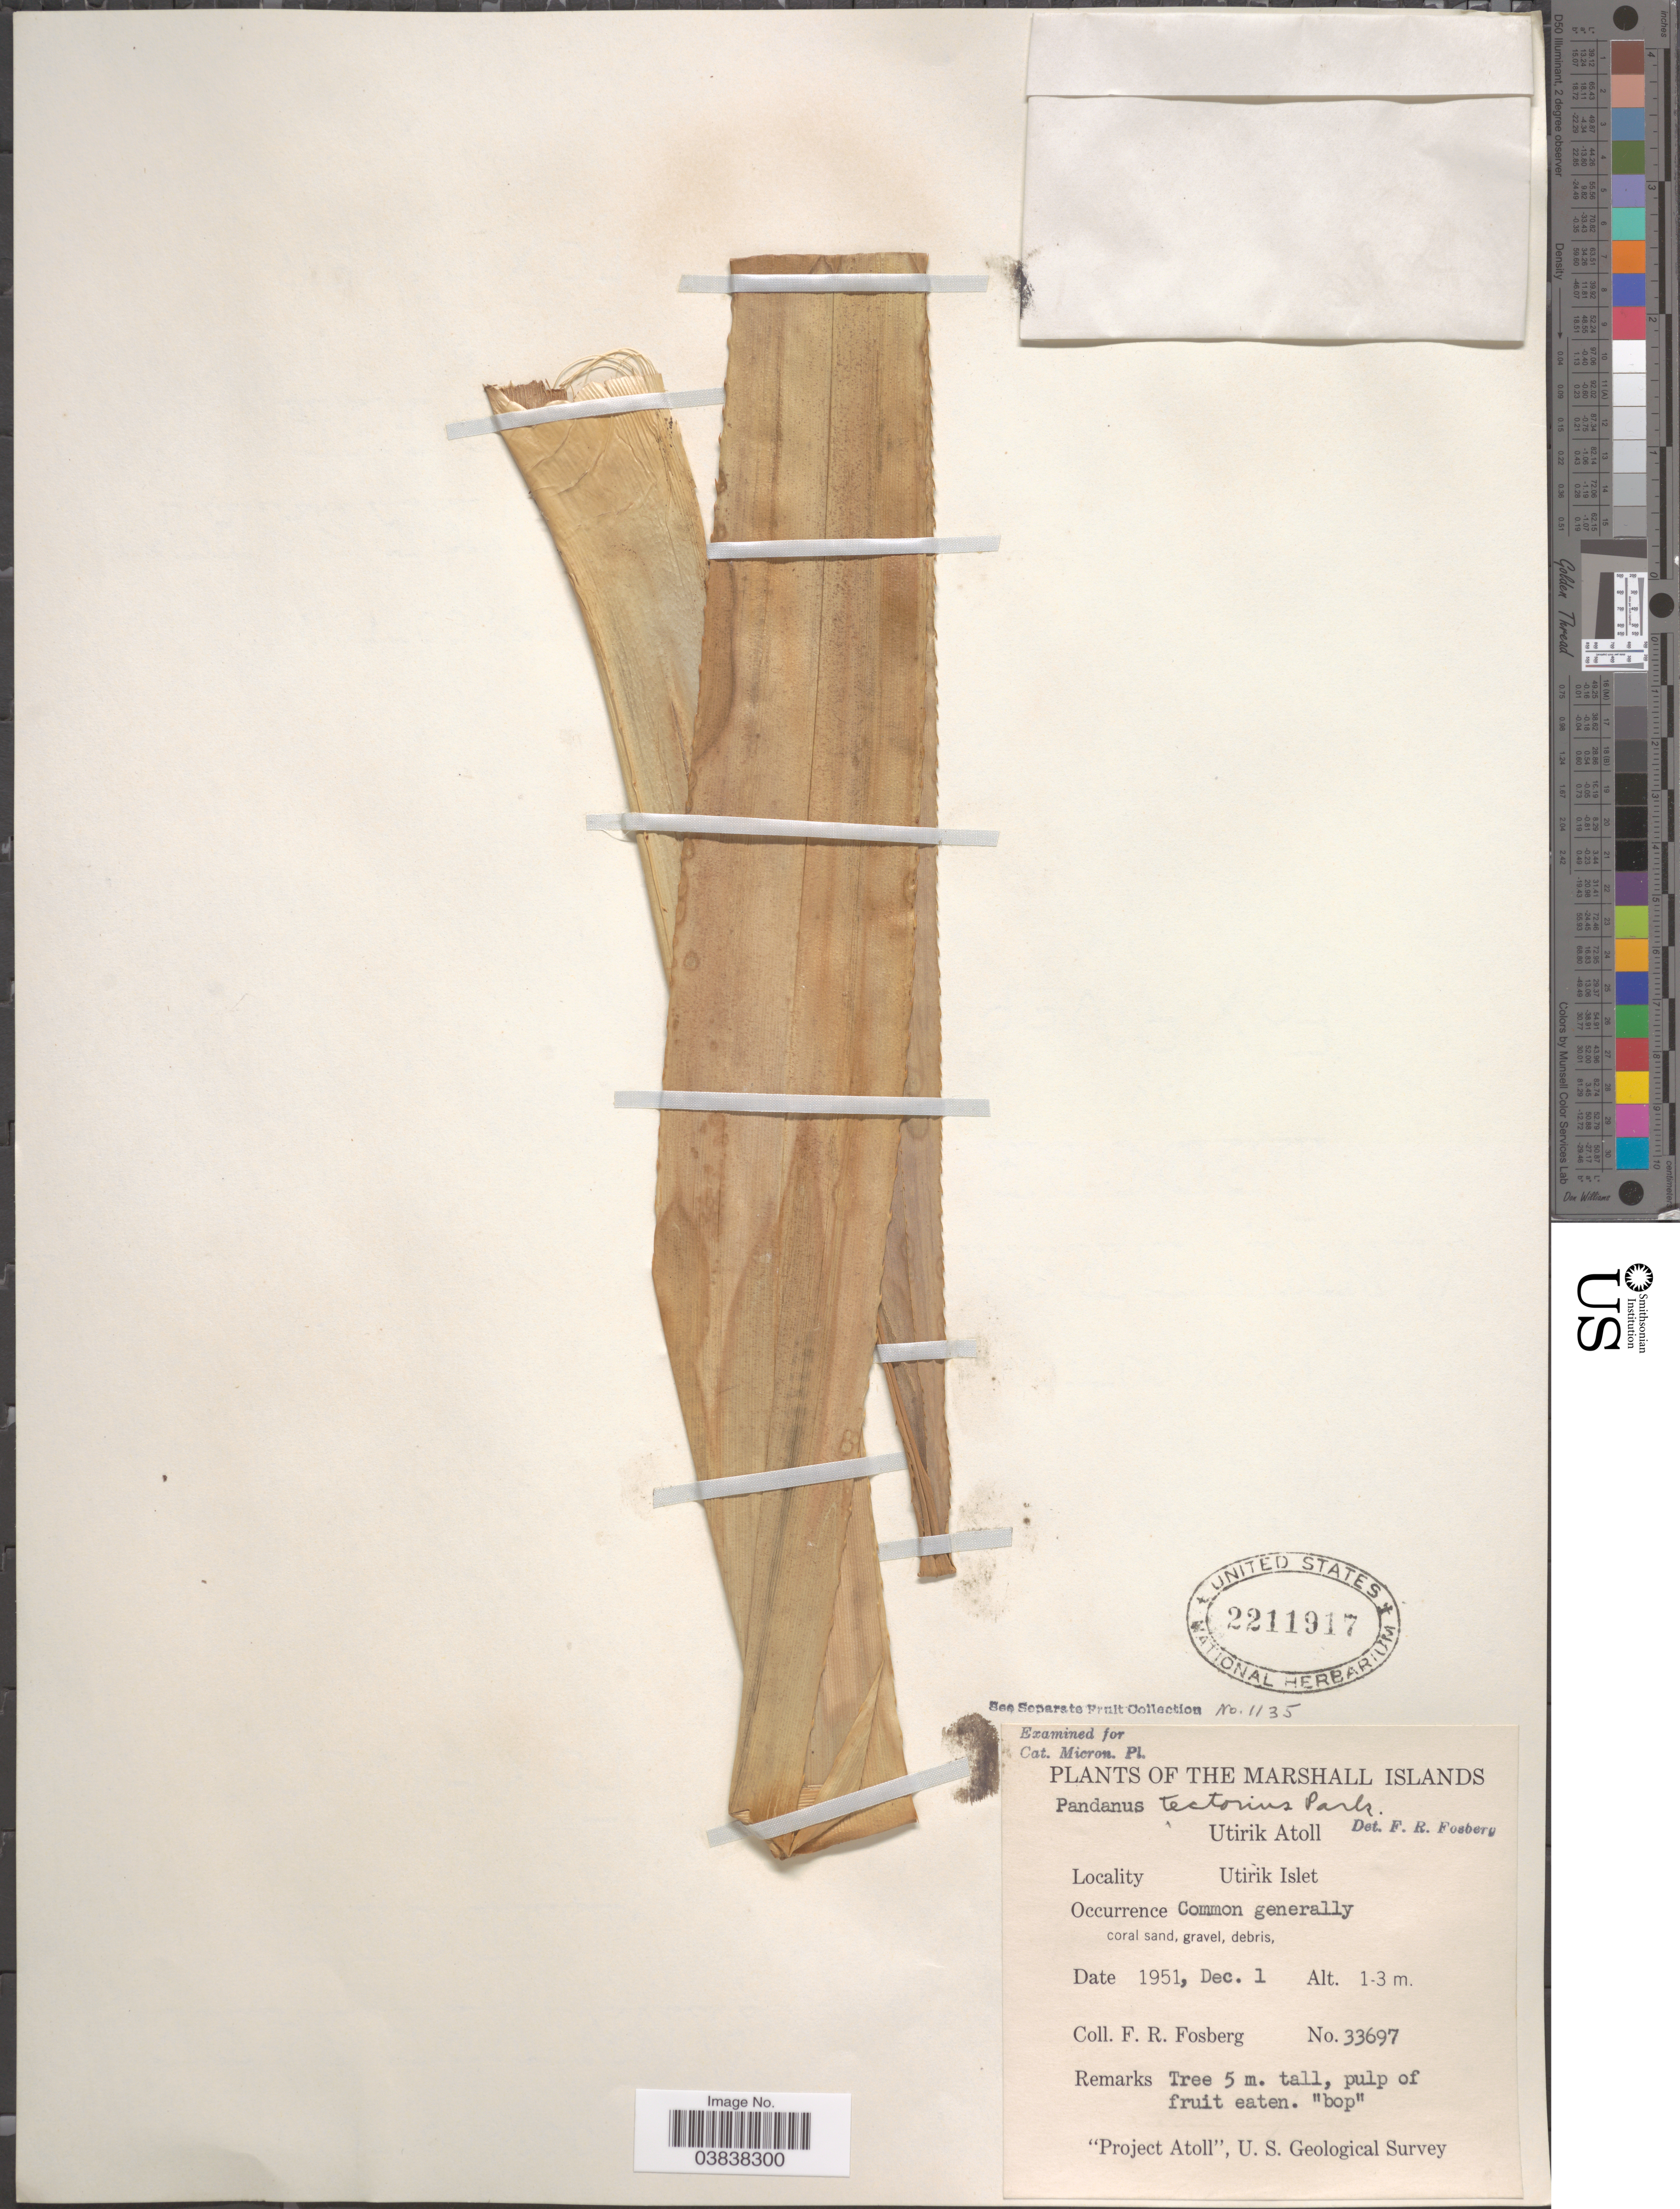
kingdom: Plantae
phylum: Tracheophyta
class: Liliopsida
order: Pandanales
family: Pandanaceae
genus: Pandanus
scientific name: Pandanus pulposus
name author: (Warb.) Martelli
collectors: F. R. Fosberg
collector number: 33697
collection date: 1951-12-01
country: Marshall Islands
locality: Utirik Atoll. Utirik Islet.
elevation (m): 1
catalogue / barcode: US 2211917